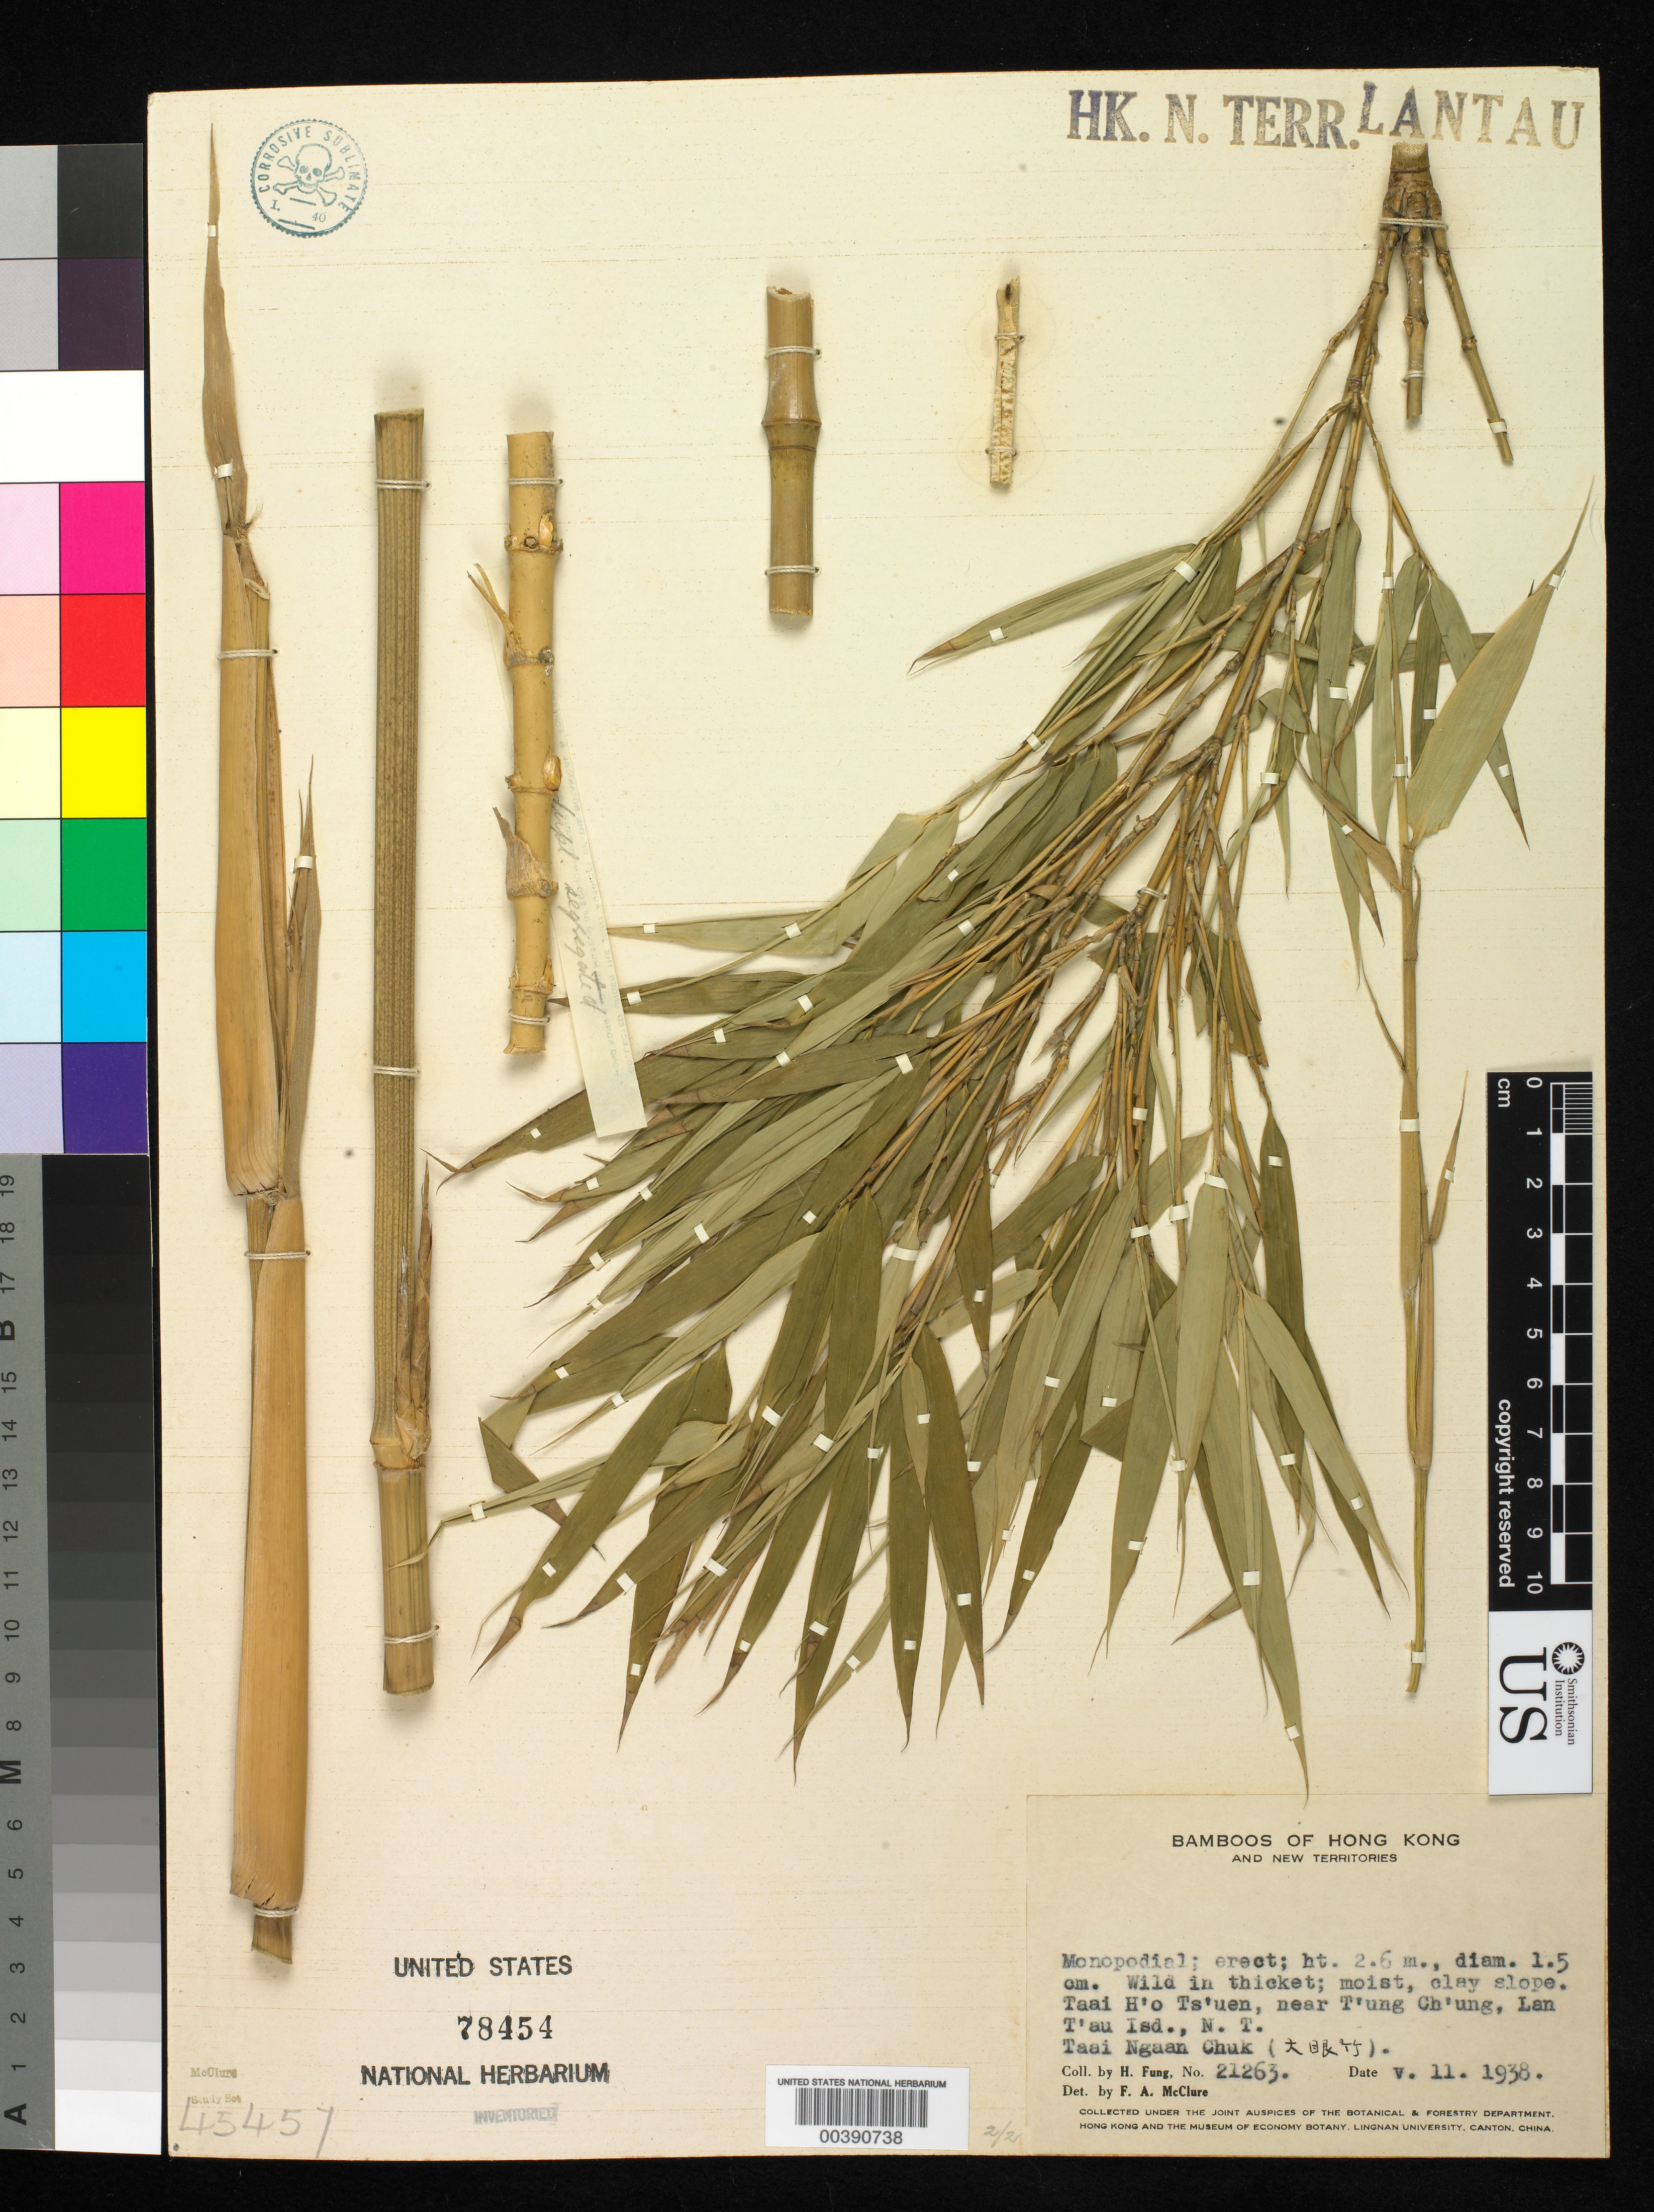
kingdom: Plantae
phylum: Tracheophyta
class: Liliopsida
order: Poales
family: Poaceae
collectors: H. L. Fung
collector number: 21263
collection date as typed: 11 May 1938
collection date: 1938-05-11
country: China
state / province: Hong Kong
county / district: New Territories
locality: Lan t'au isl., t'ung ch'ung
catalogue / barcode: US 78454